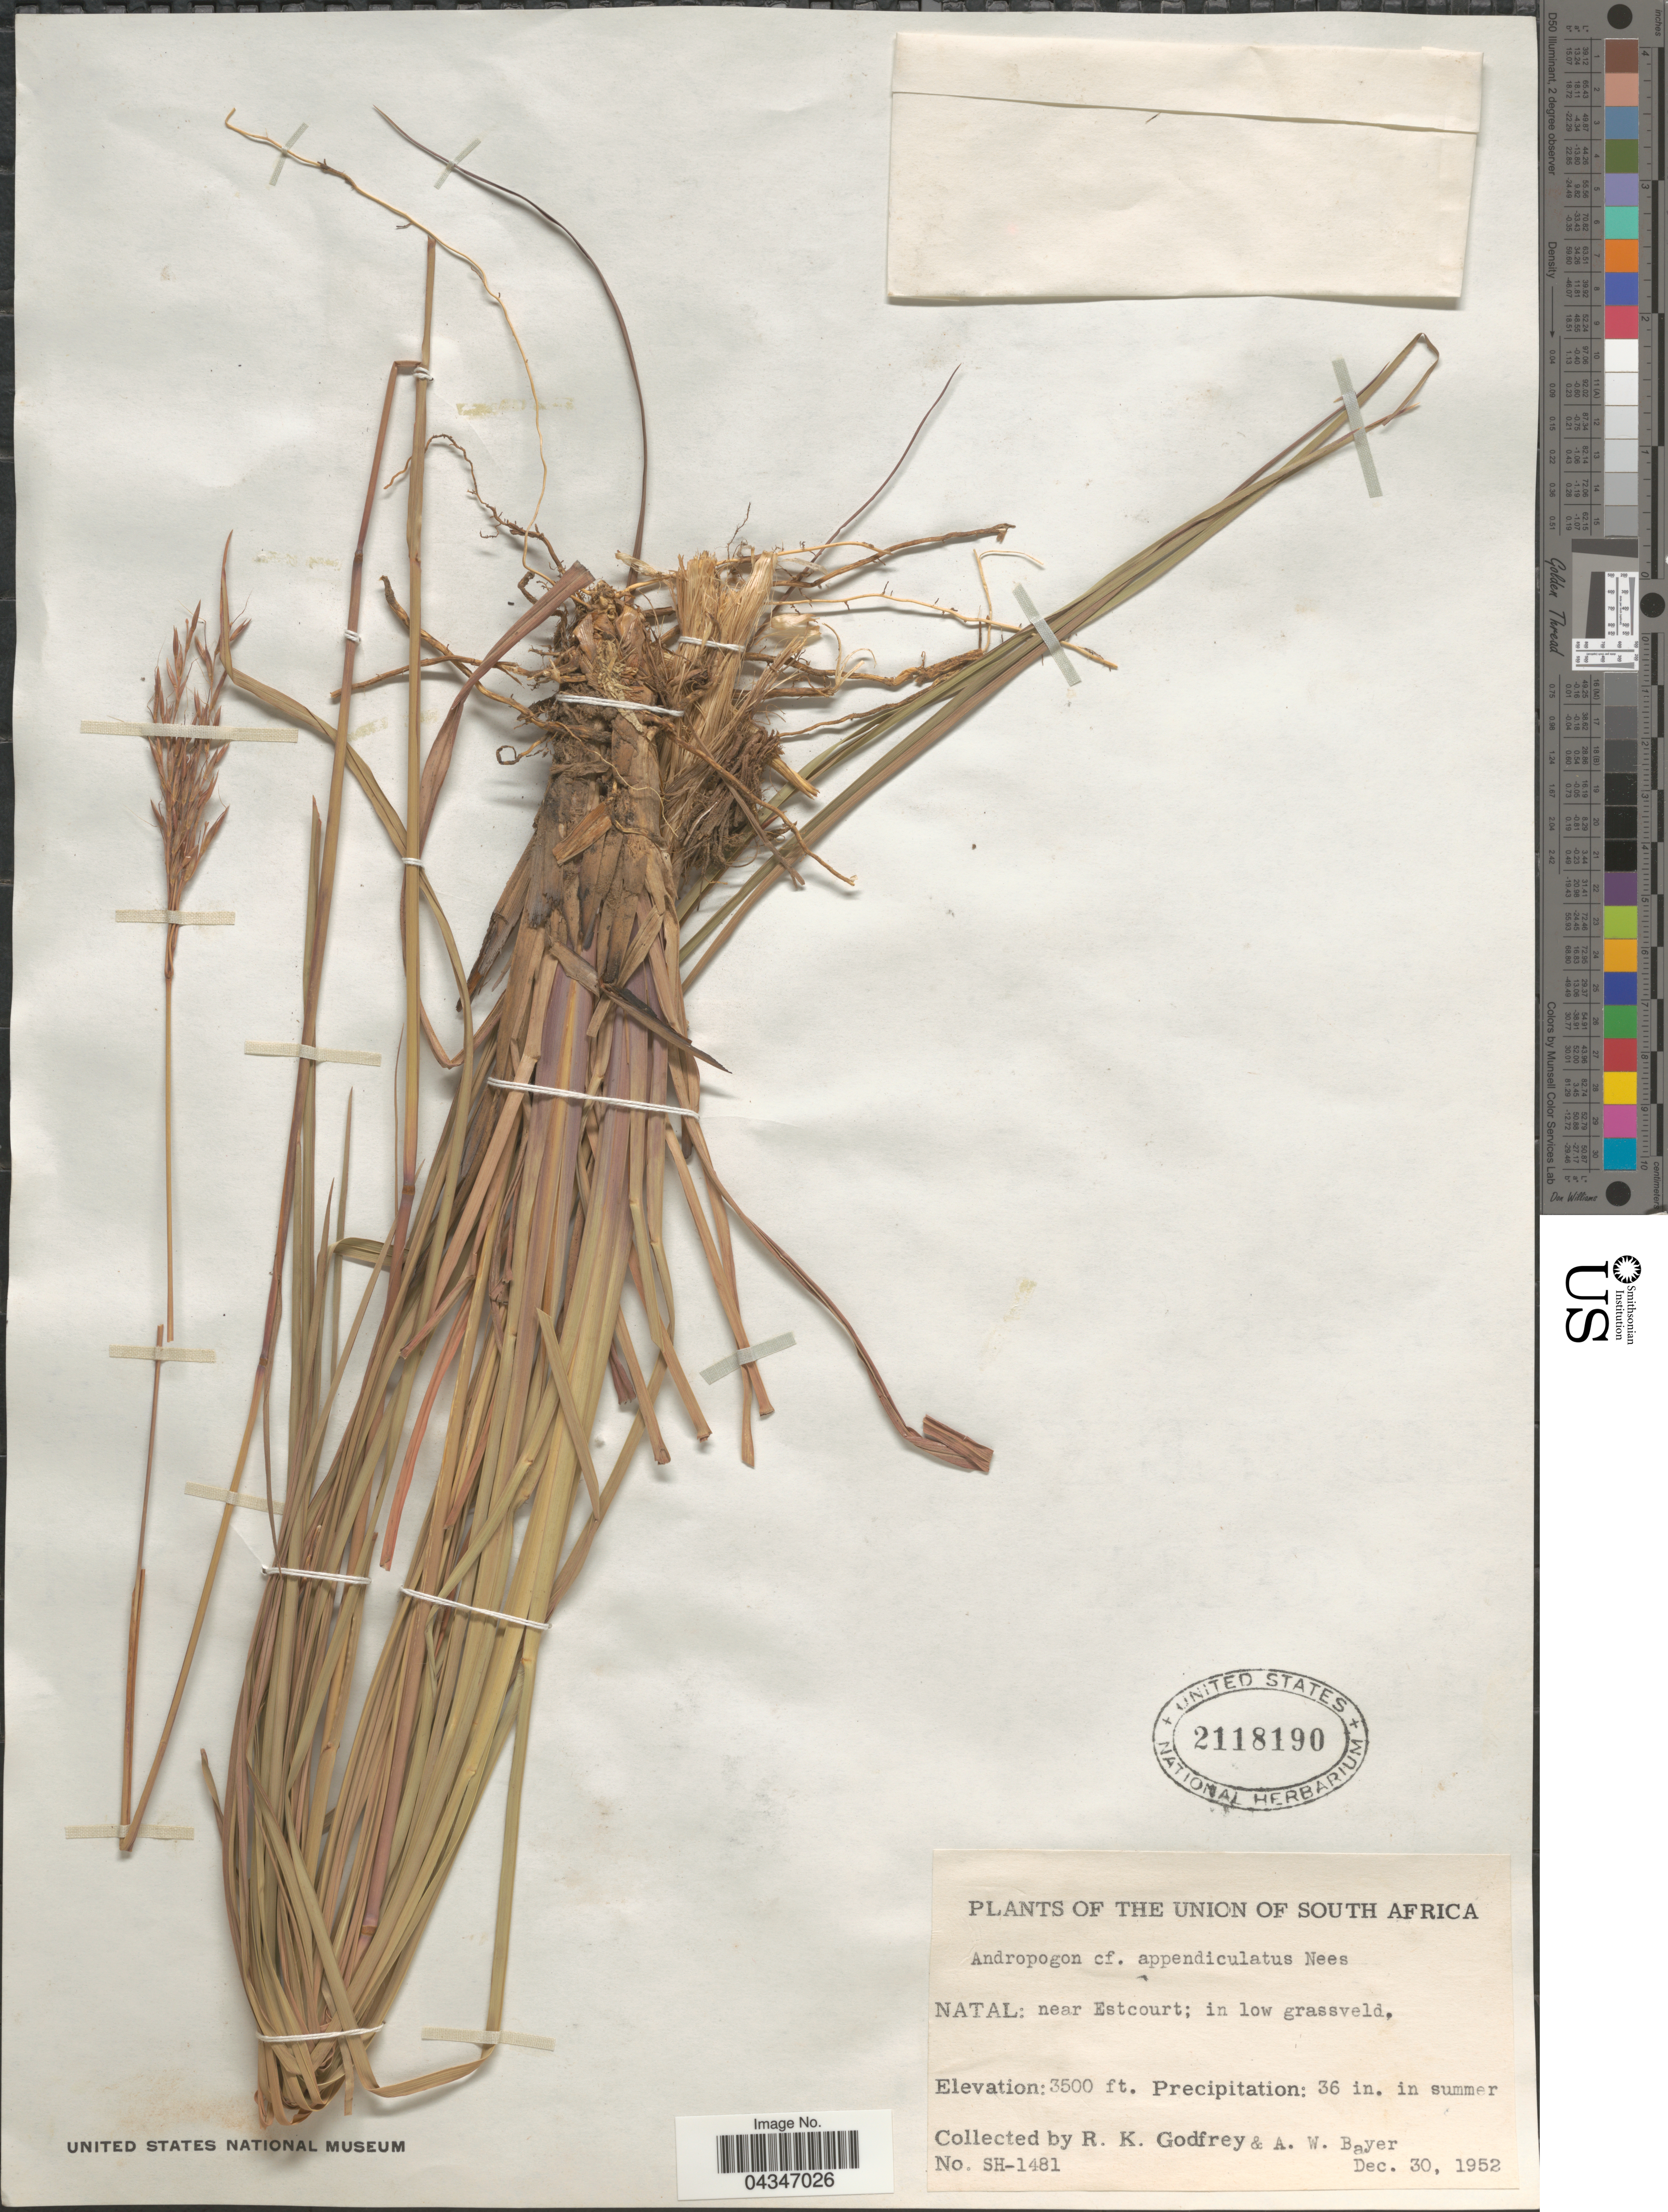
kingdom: Plantae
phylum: Tracheophyta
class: Liliopsida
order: Poales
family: Poaceae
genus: Andropogon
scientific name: Andropogon appendiculatus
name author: Nees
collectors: R. K. Godfrey & A. Bayer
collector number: SH-1481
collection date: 1952-12-30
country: South Africa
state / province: KwaZulu-Natal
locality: The Union of South Africa. Natal: near Estcourt.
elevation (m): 1067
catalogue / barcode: US 2118190